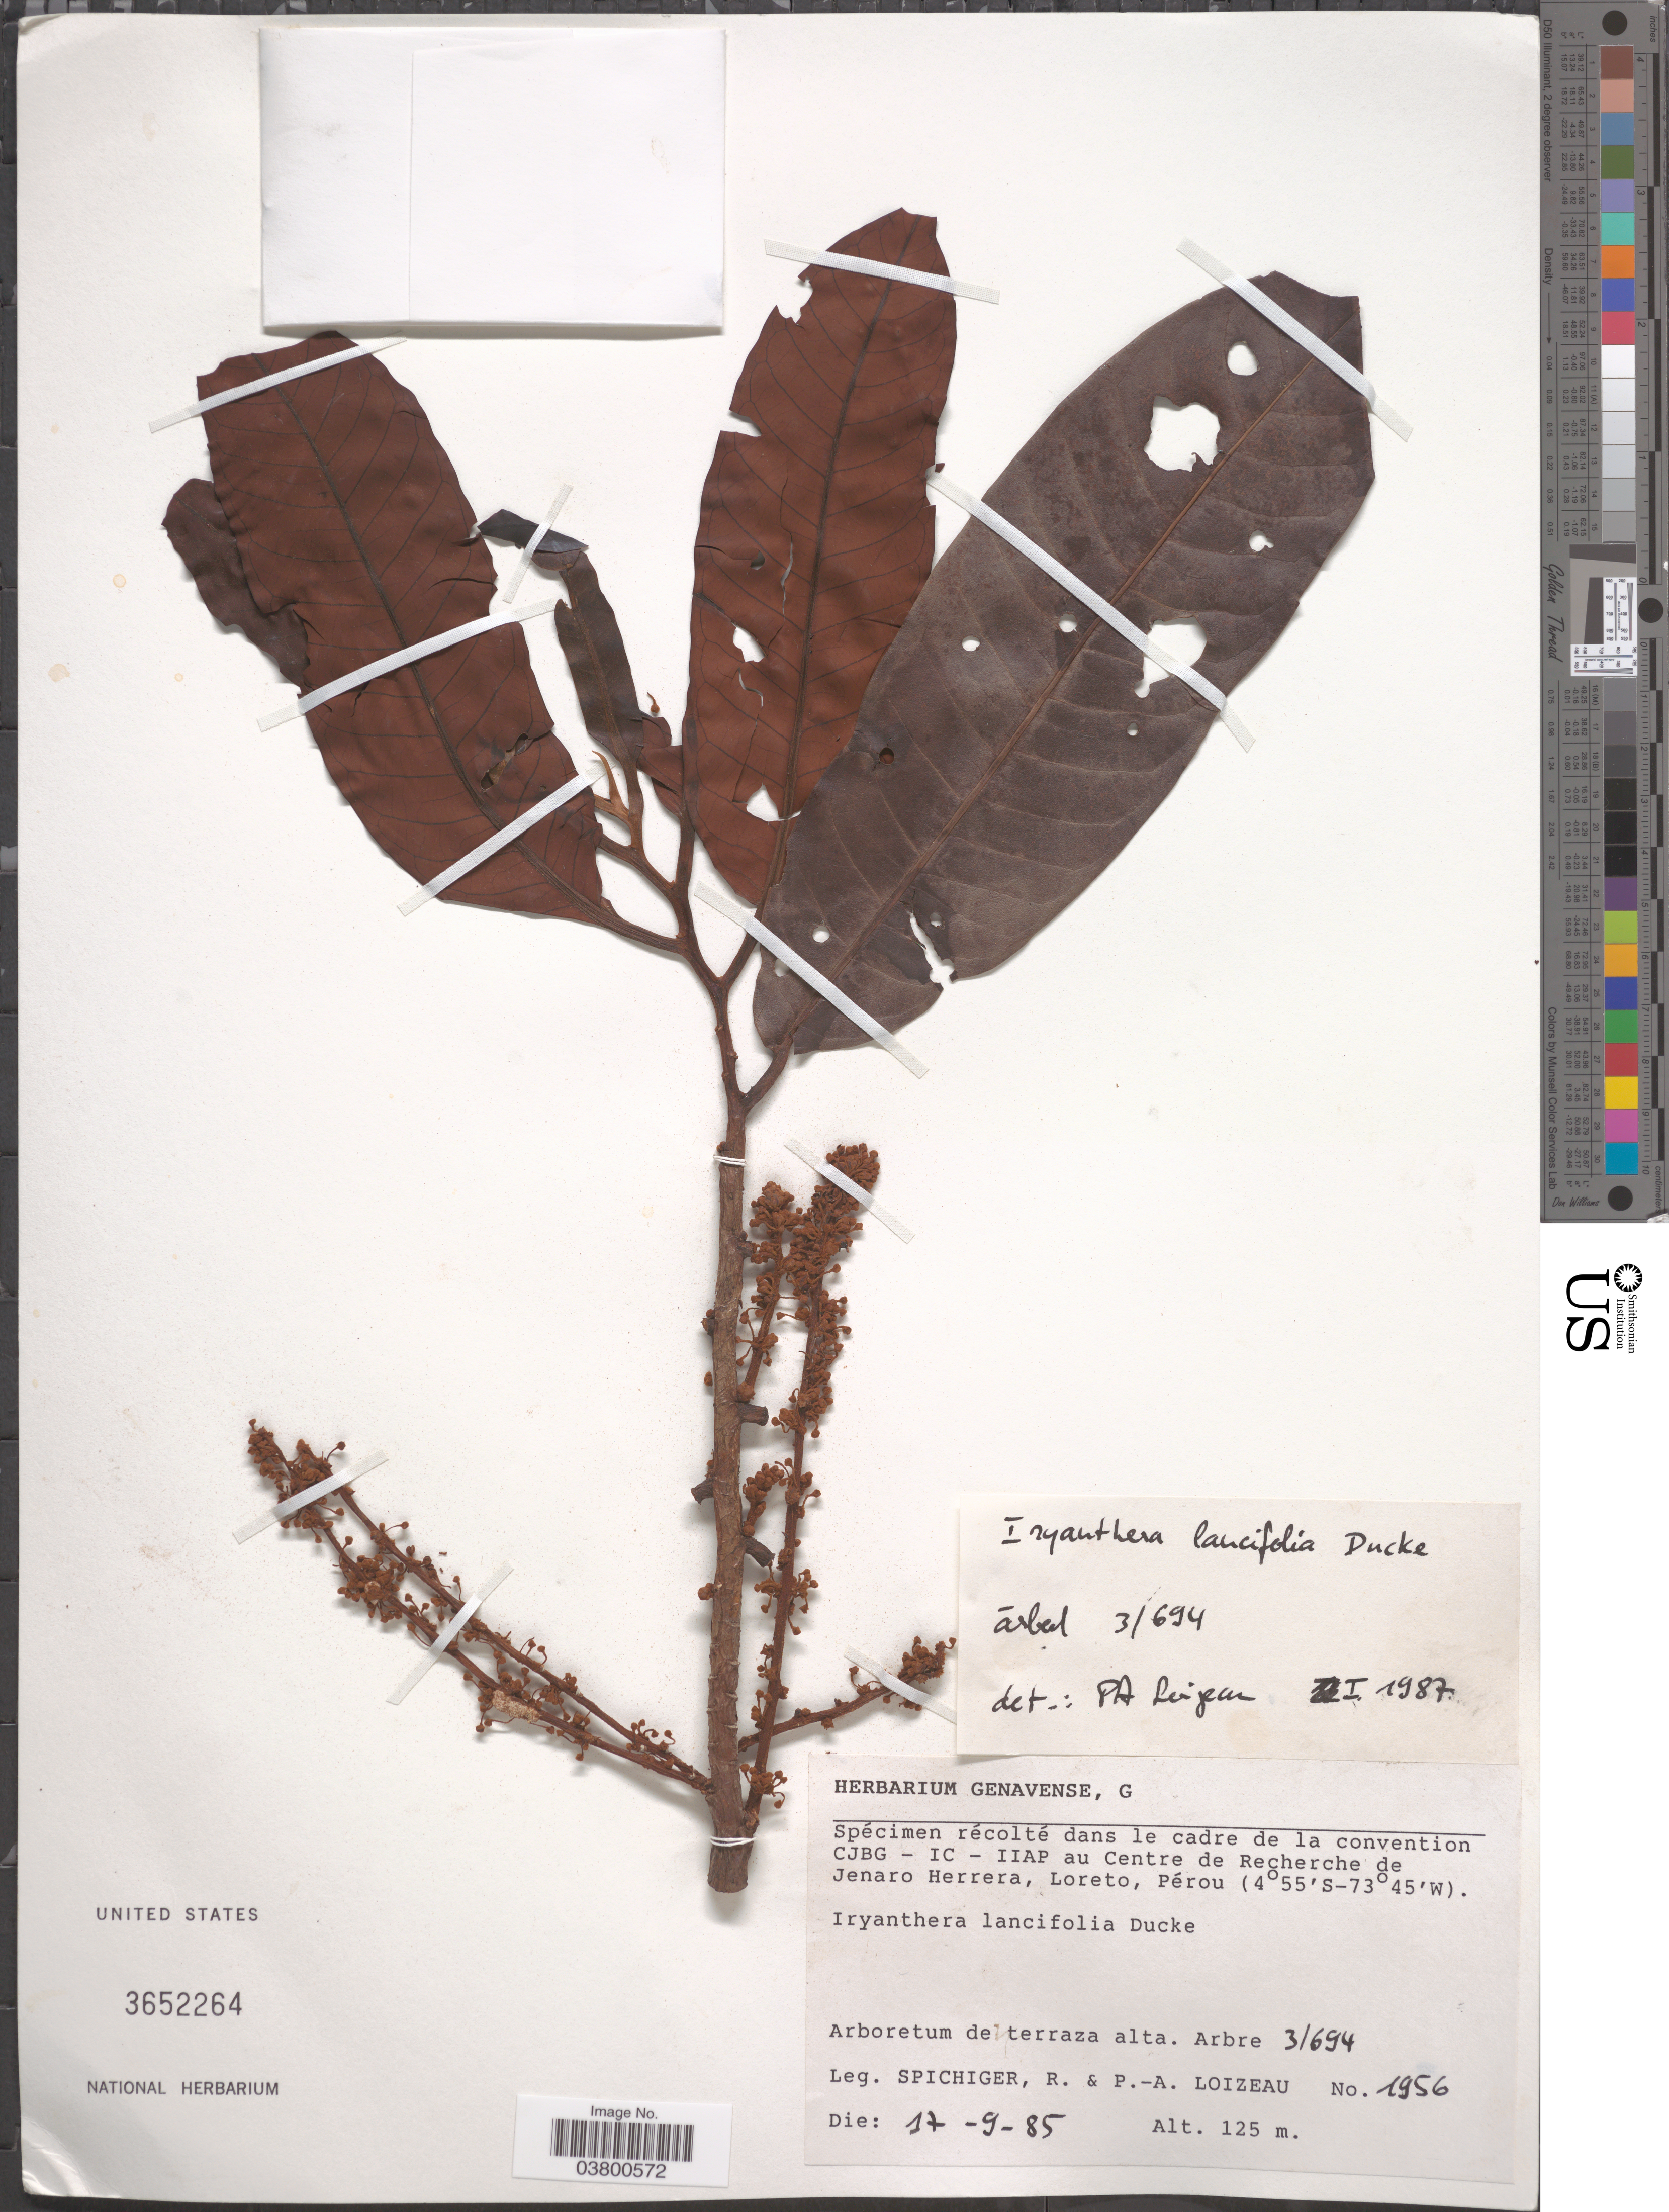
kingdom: Plantae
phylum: Tracheophyta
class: Magnoliopsida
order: Magnoliales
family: Myristicaceae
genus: Iryanthera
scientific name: Iryanthera lancifolia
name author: Ducke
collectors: R. Spichiger & P. Loizeau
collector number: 1956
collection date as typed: Transcribed d/m/y: 17/9/85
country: Peru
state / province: Loreto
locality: Centre de Recherche de Jenaro Herrera, Loreto, Pérou. Arboretum de terraza alta. Arbre 3/694.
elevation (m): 125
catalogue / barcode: US 3652264